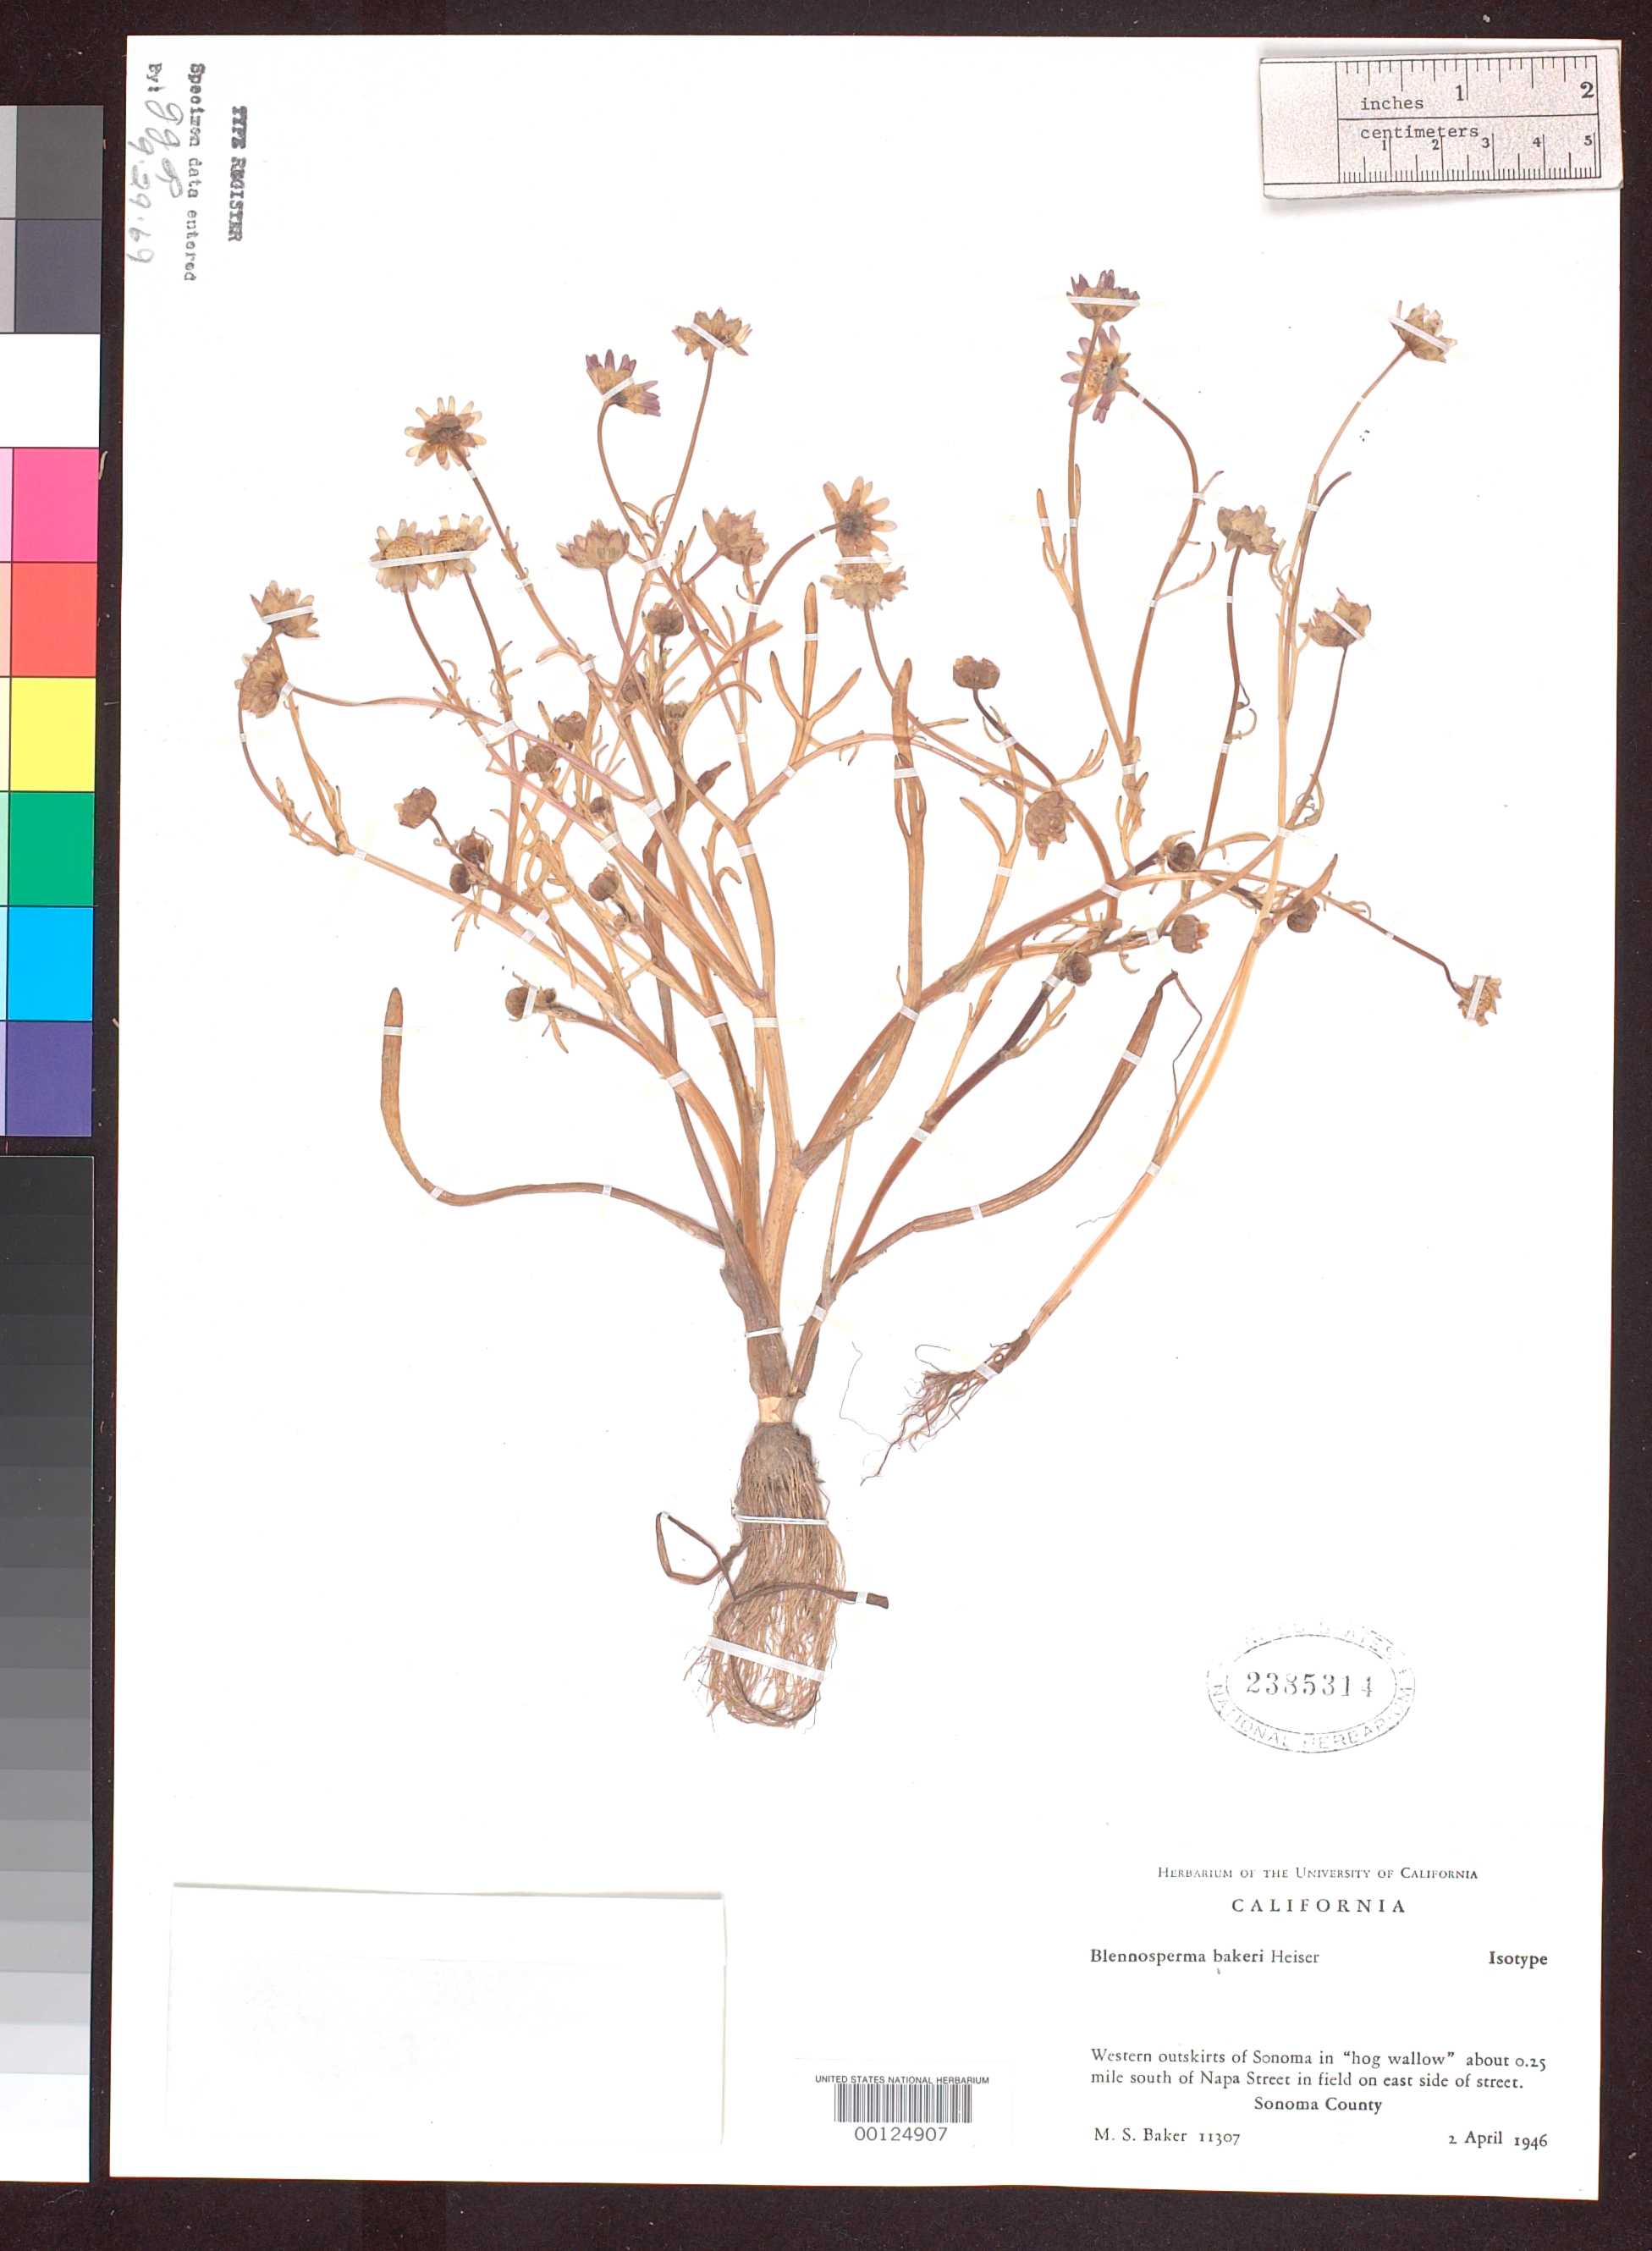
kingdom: Plantae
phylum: Tracheophyta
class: Magnoliopsida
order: Asterales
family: Asteraceae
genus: Blennosperma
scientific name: Blennosperma bakeri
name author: Heiser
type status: Isotype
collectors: M. S. Baker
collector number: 11307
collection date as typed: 02 Apr 1946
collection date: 1946-04-02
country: United States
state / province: California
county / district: Sonoma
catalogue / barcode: US 2385314